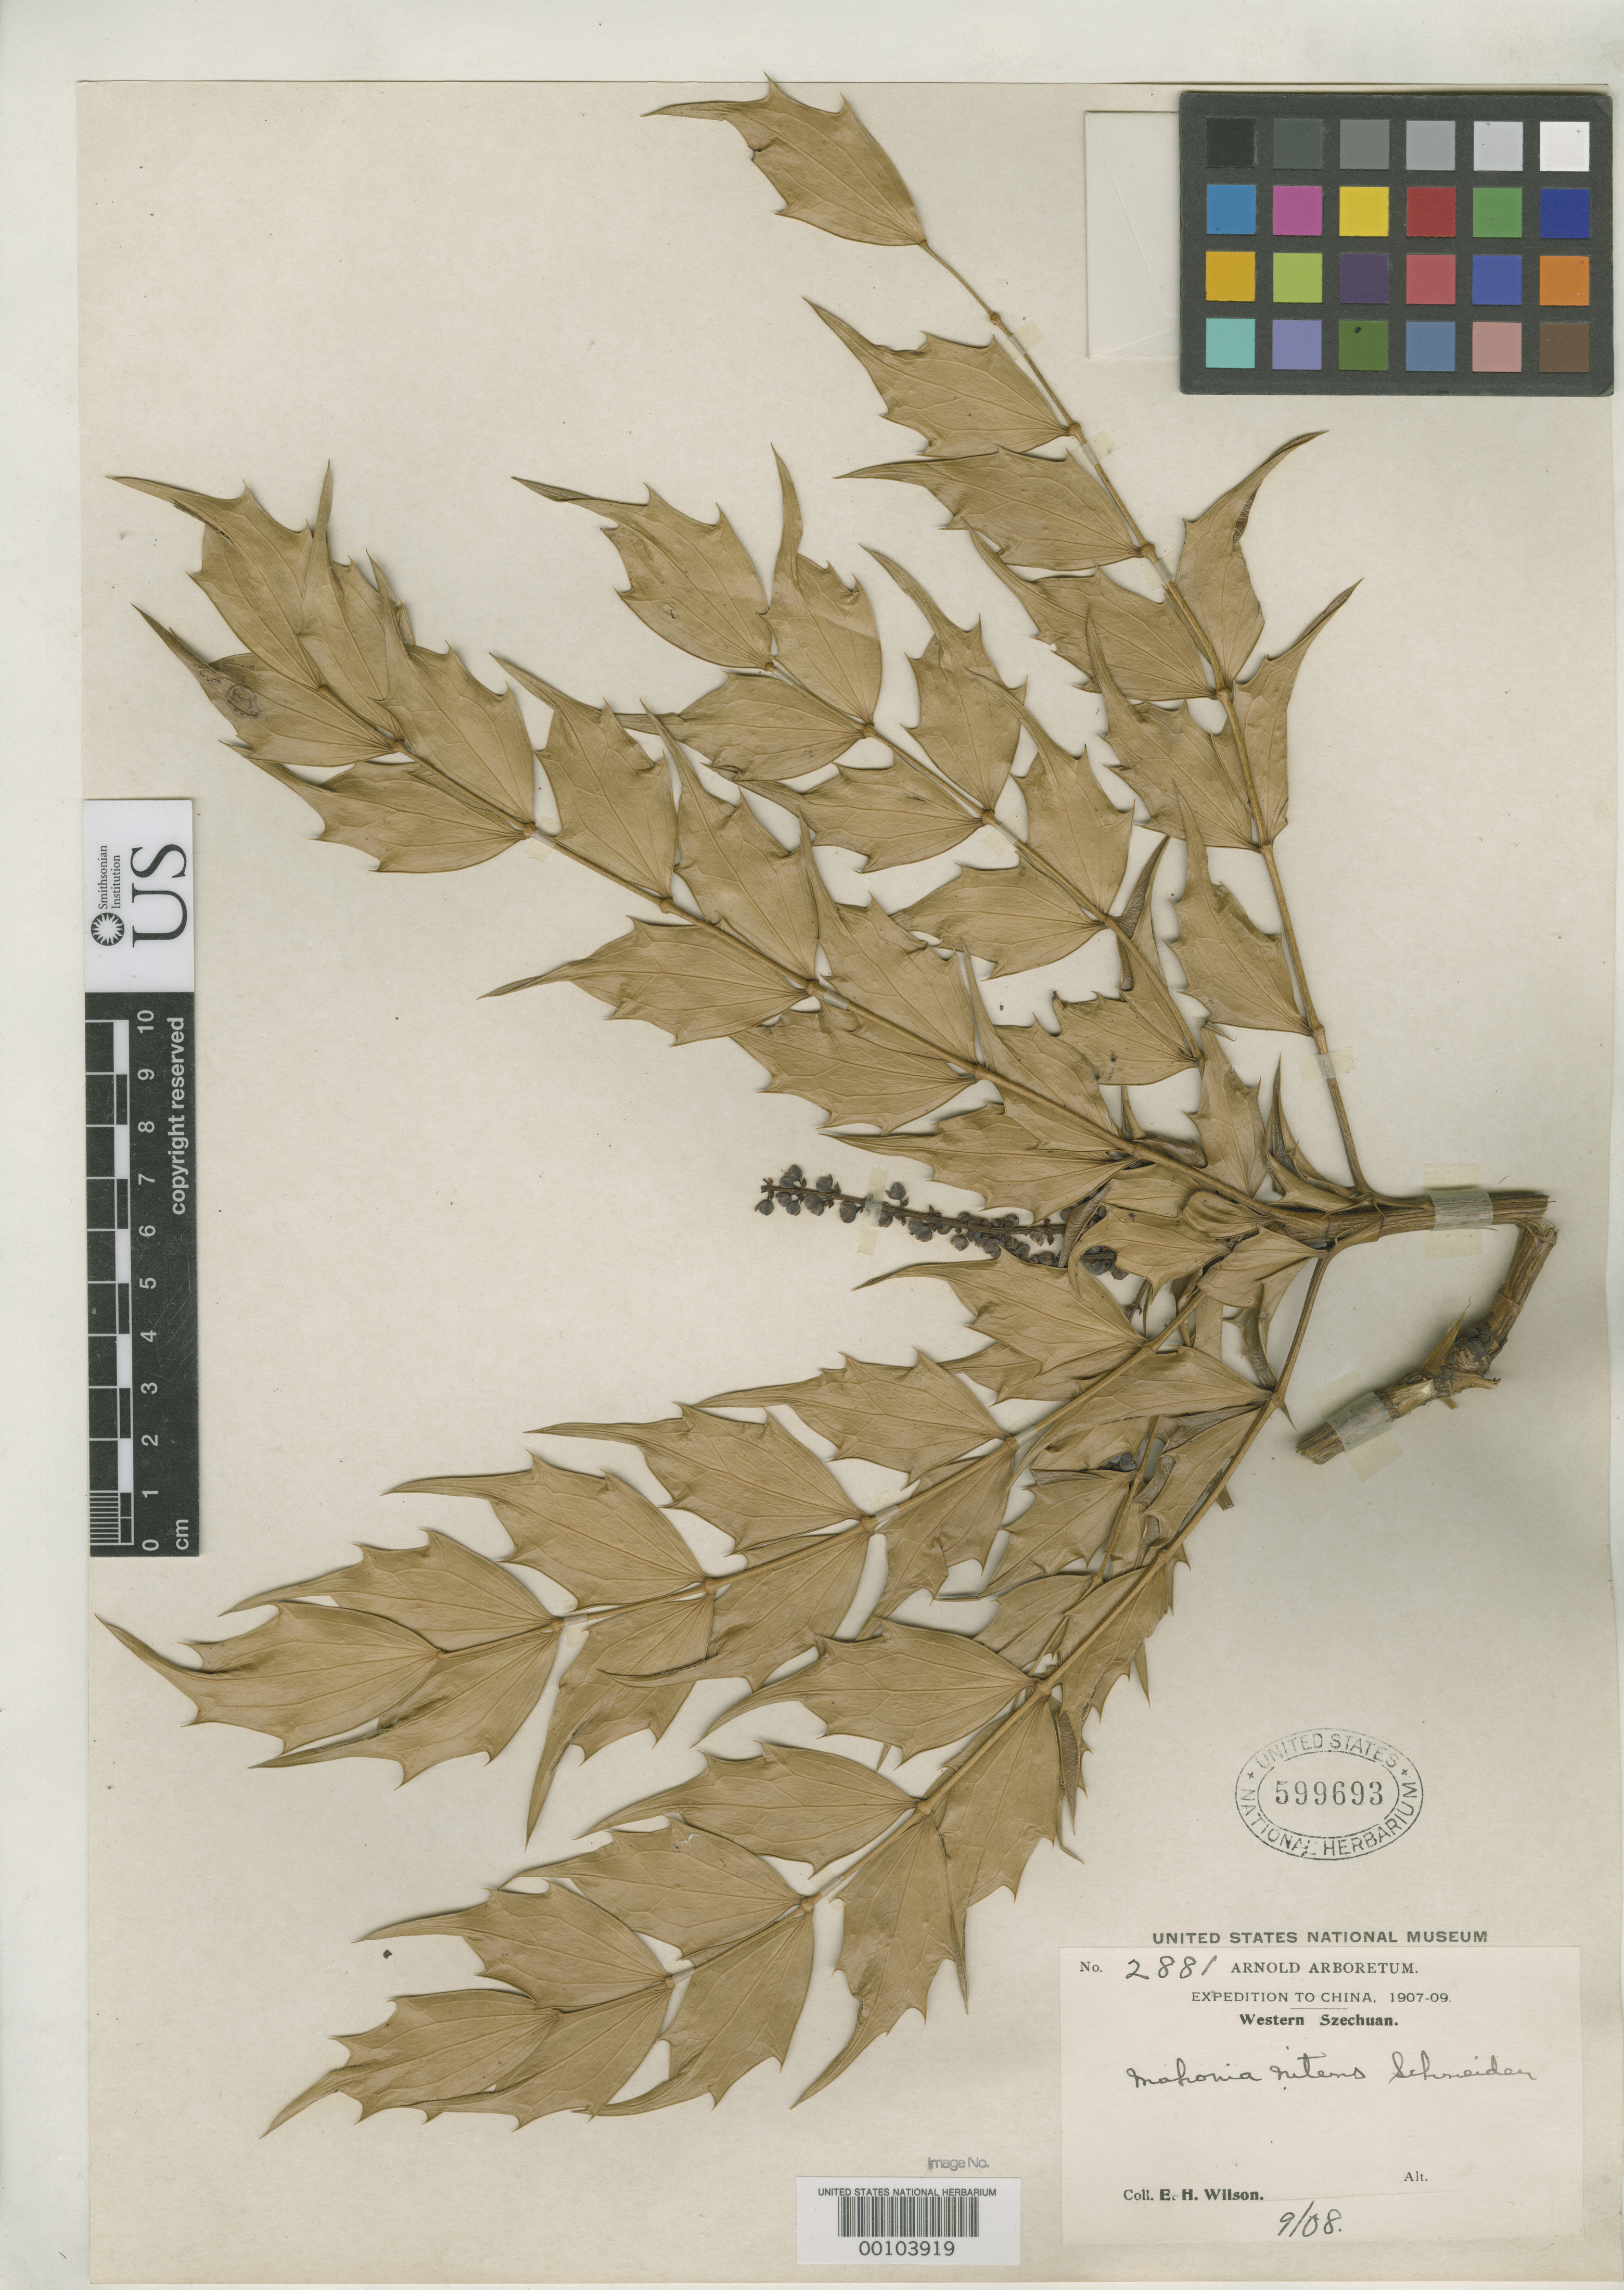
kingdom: Plantae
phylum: Tracheophyta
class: Magnoliopsida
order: Ranunculales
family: Berberidaceae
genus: Mahonia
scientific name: Mahonia nitens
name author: C.K. Schneid. in Sarg.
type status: Isotype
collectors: E. H. Wilson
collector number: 2881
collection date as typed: Sep 1908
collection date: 1908-09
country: China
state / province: Sichuan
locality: Hungya Hsien.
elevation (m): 1100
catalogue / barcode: US 599693